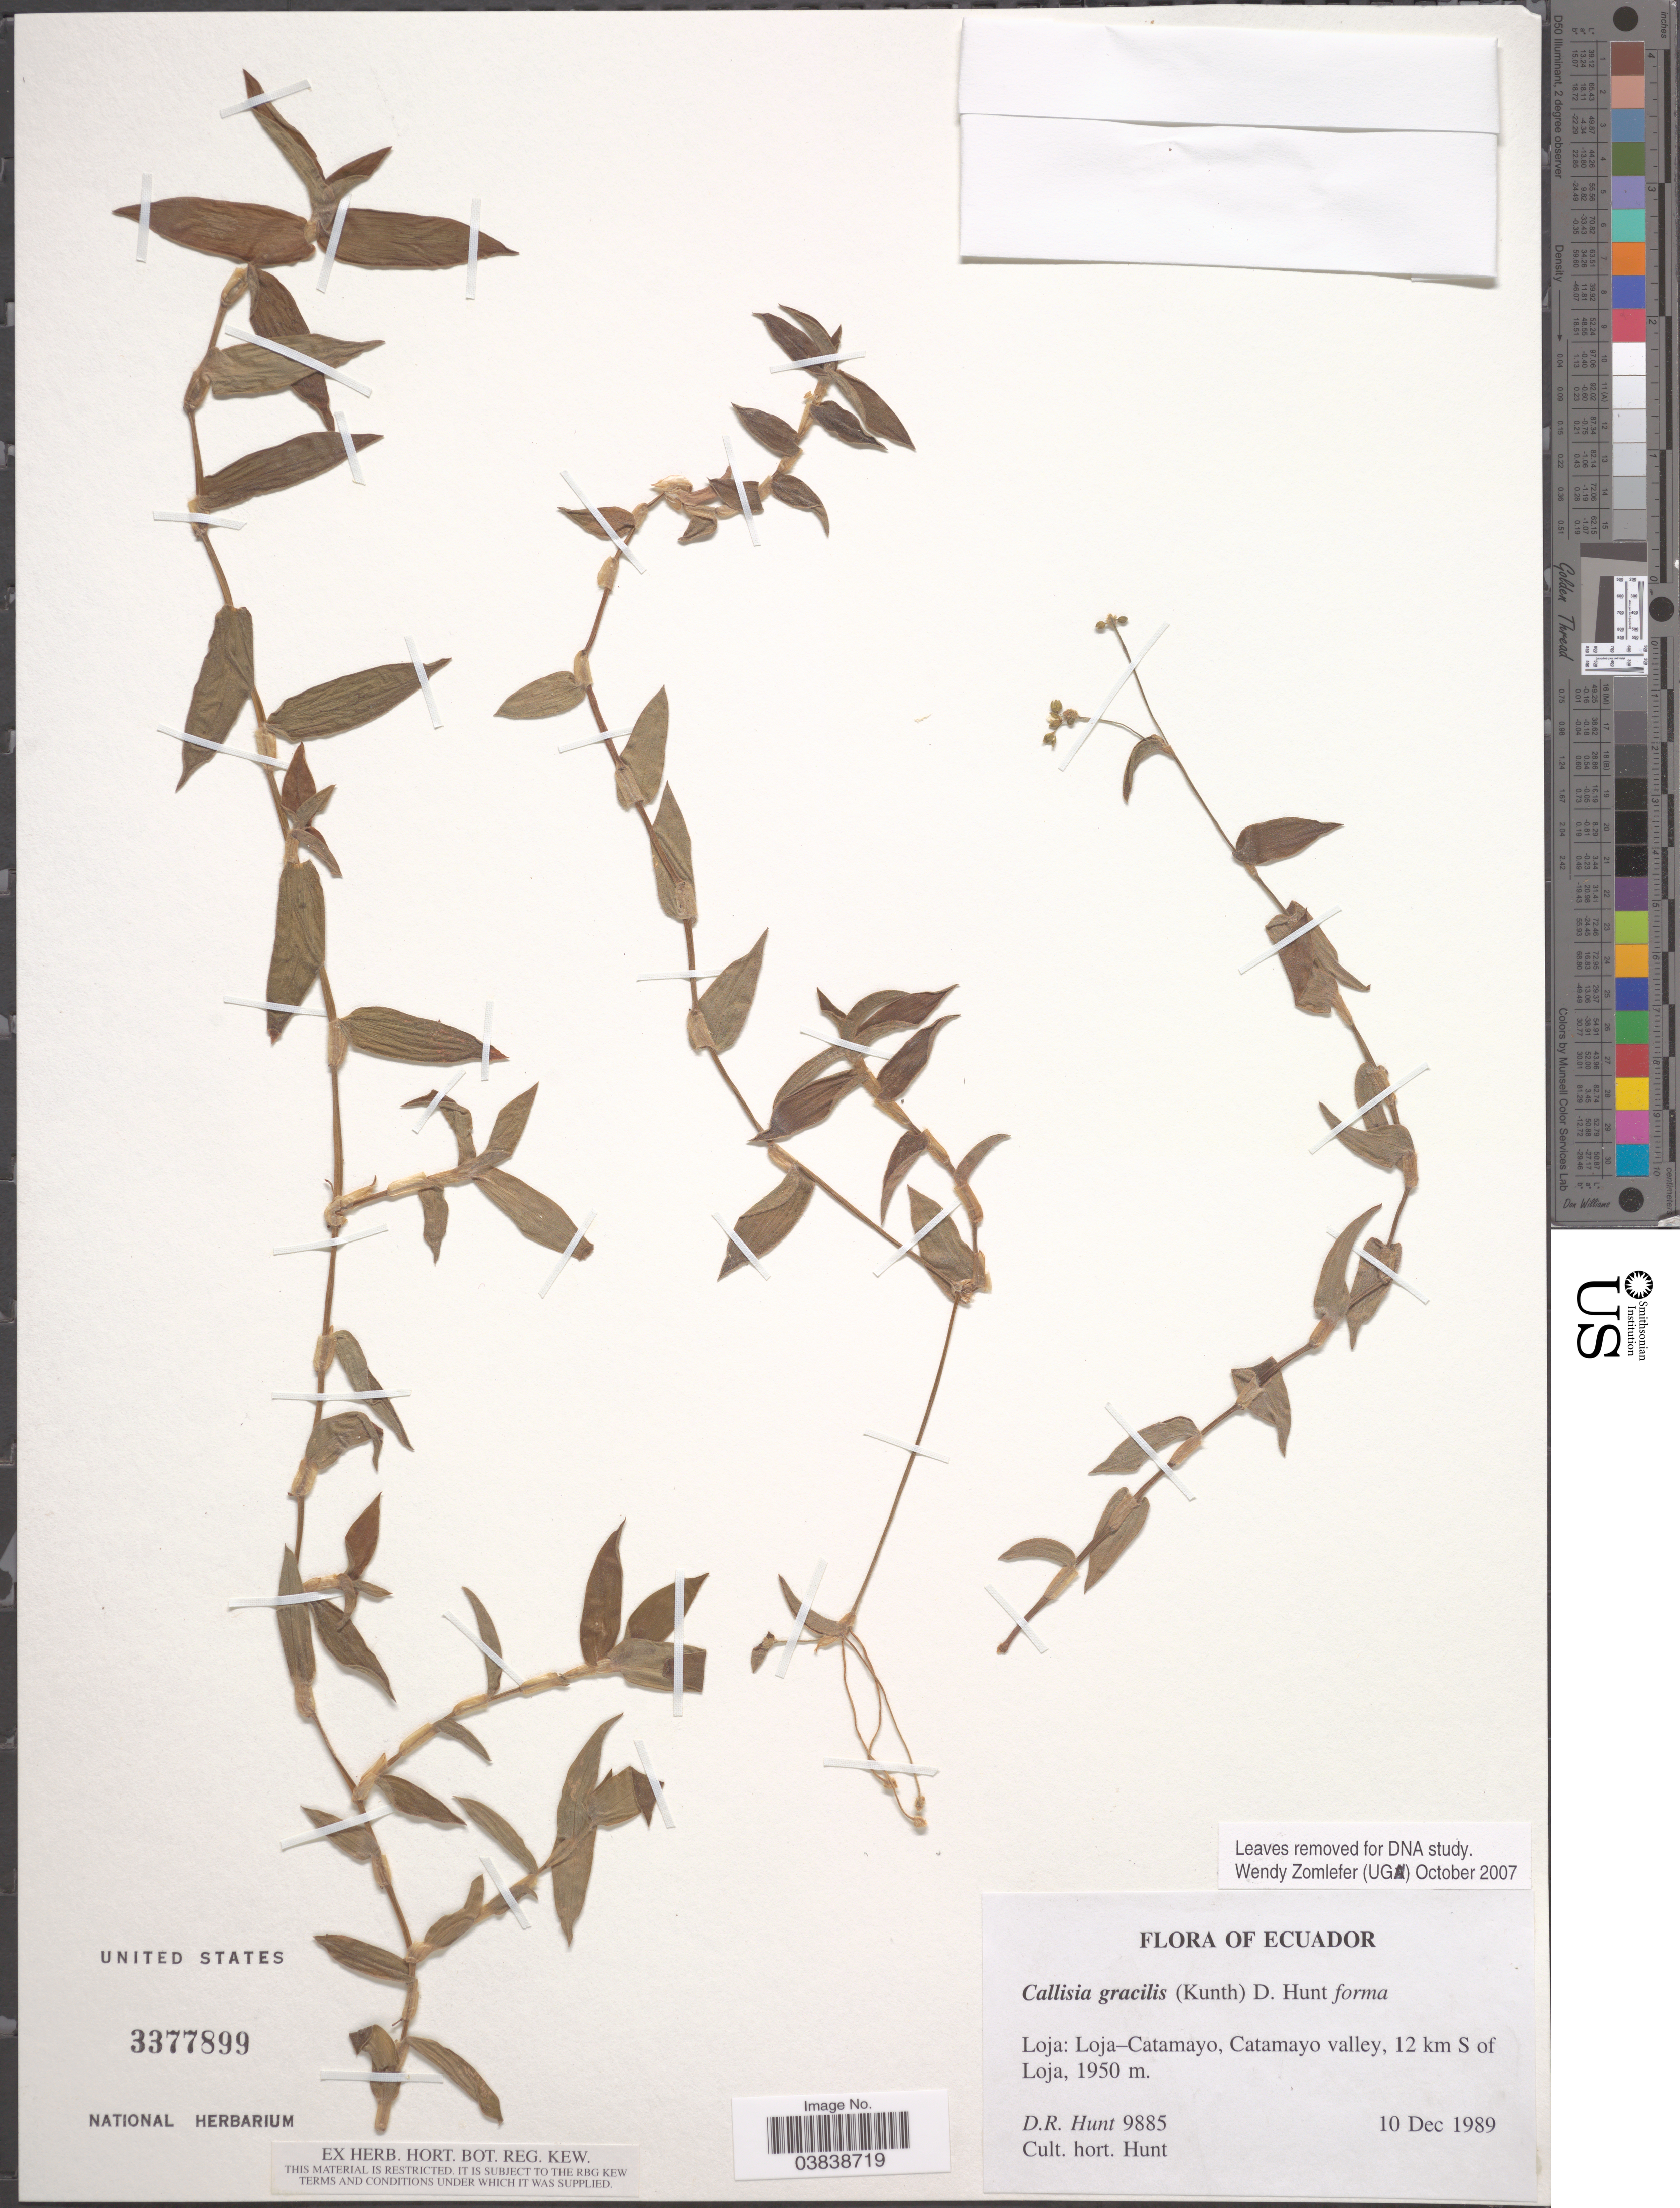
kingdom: Plantae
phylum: Tracheophyta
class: Liliopsida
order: Commelinales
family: Commelinaceae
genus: Callisia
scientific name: Callisia gracilis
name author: (Kunth) D.R. Hunt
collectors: D. Hunt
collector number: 9885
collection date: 1989-12-10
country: Ecuador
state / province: Loja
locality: Loja-Catamayo, Catamayo valley, 12 km S of Loja.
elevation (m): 1950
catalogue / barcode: US 3377899